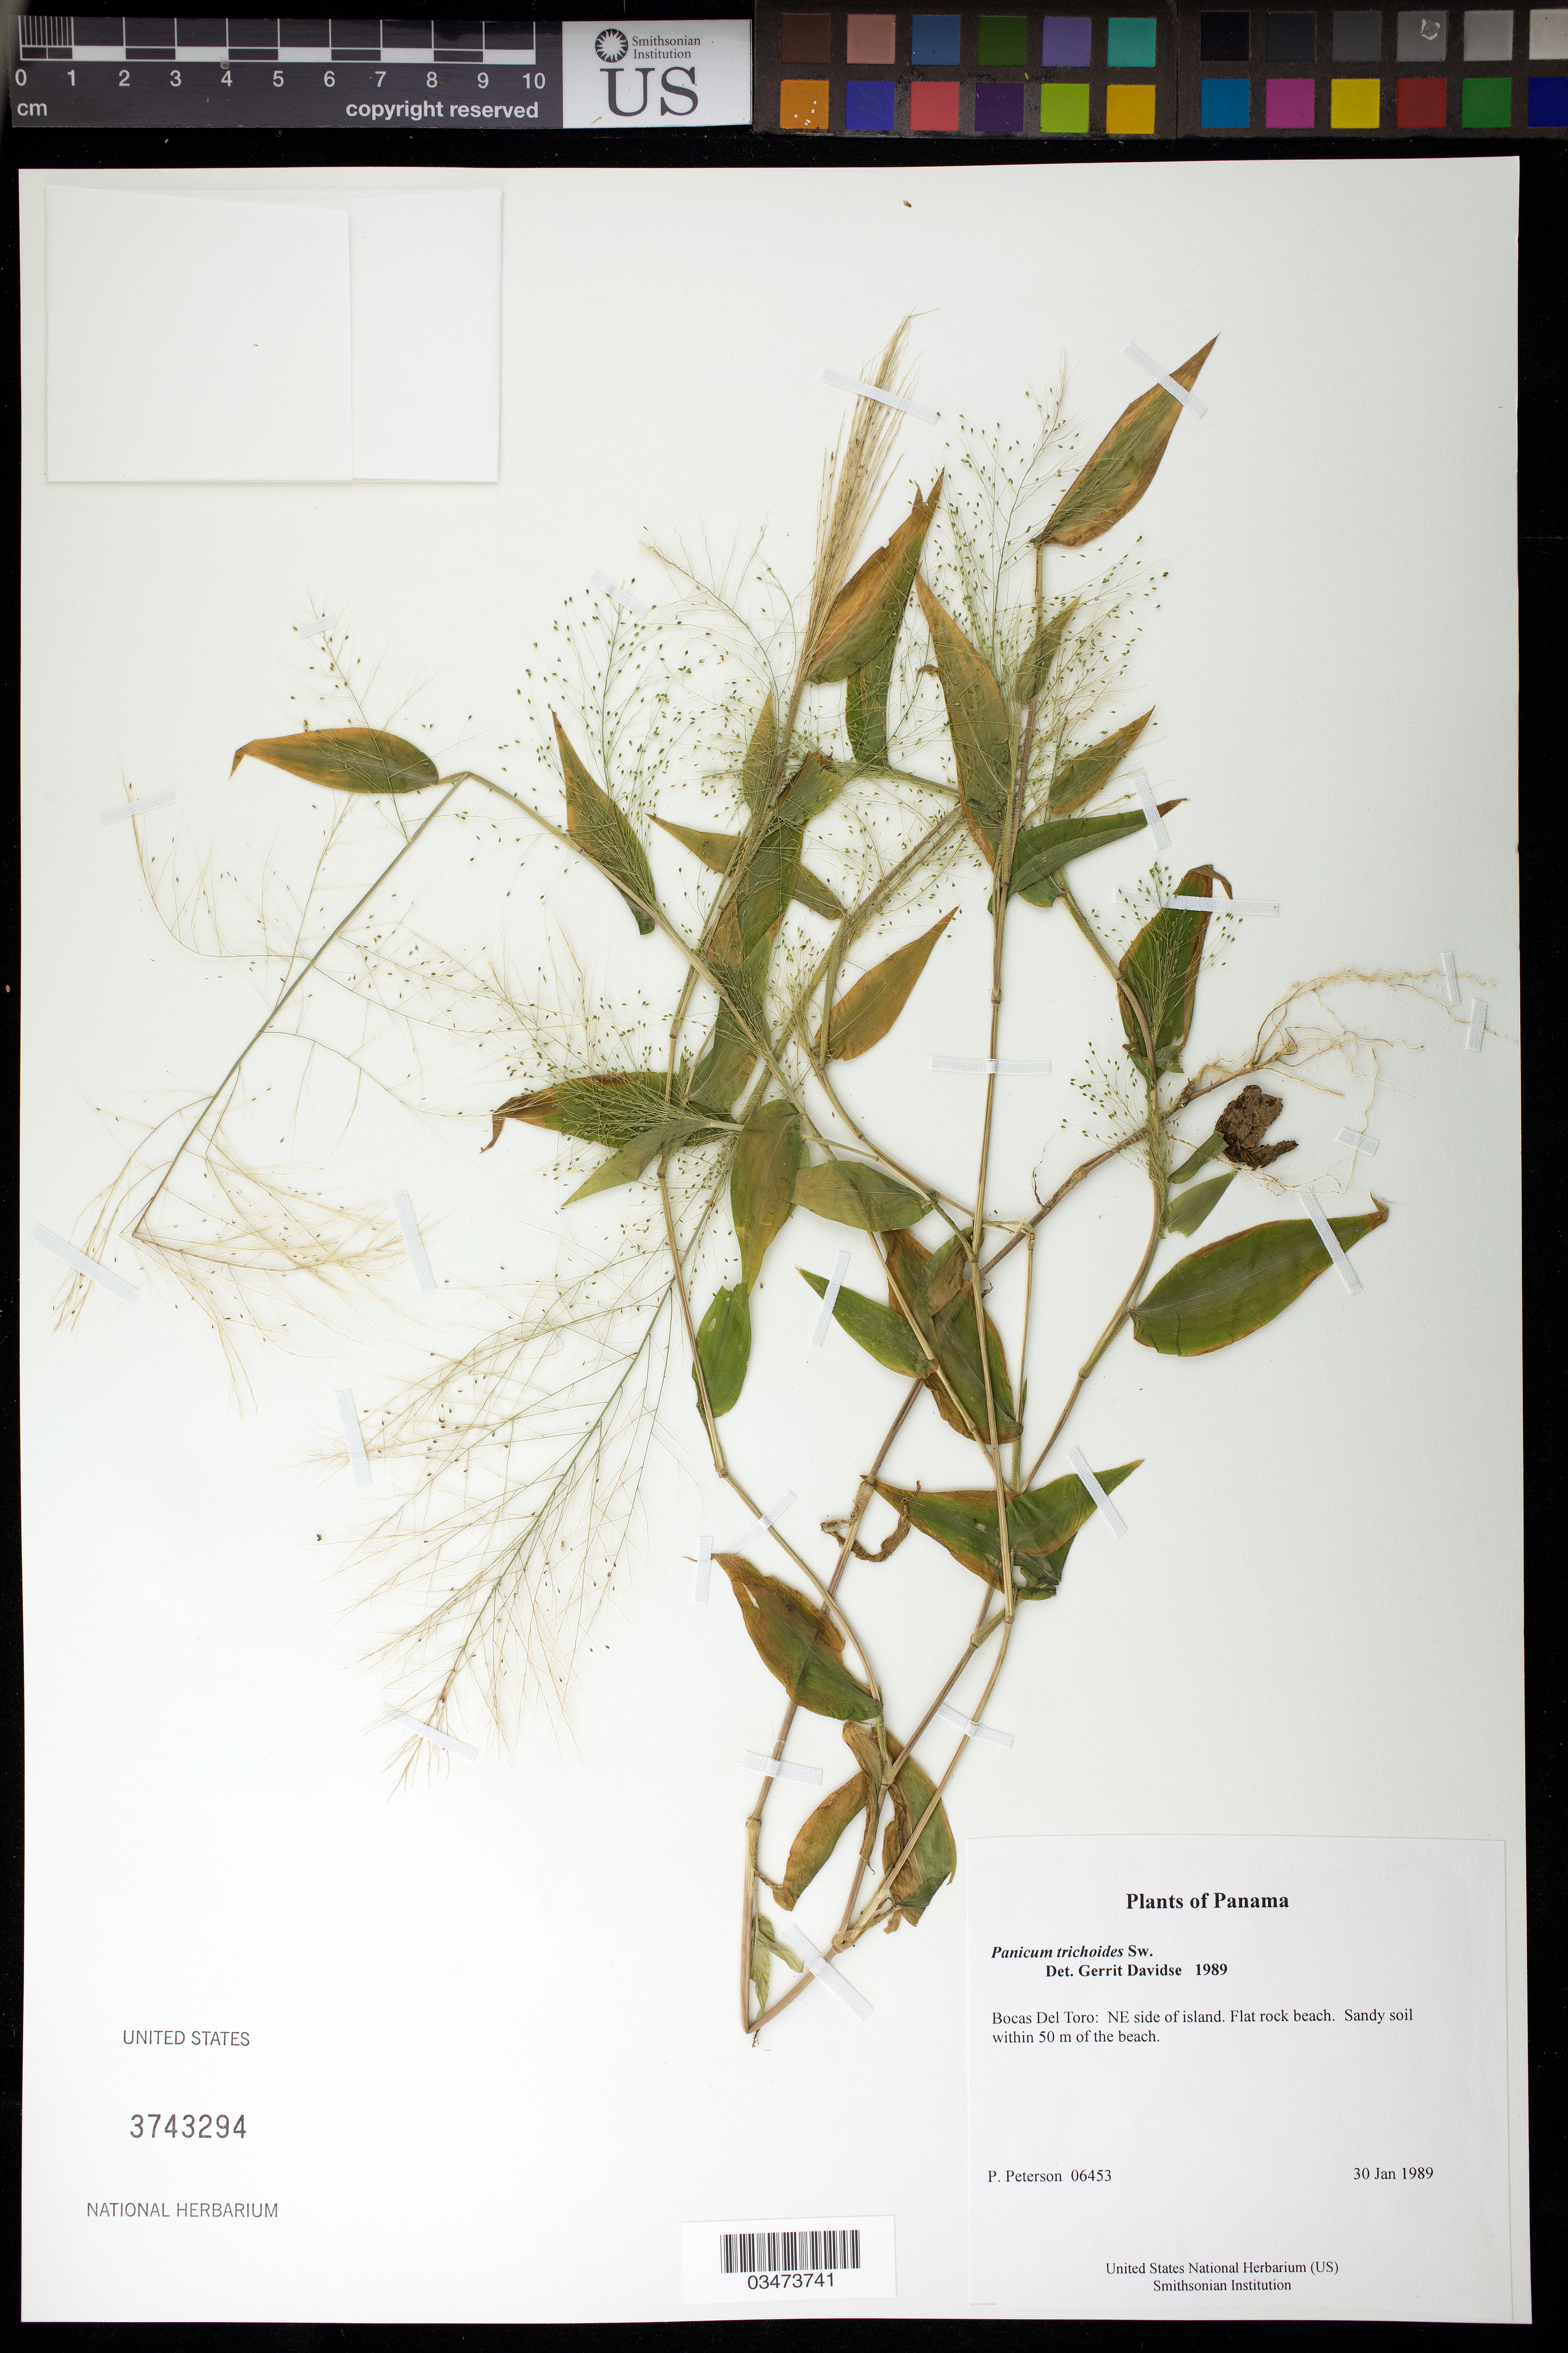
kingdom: Plantae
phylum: Tracheophyta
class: Liliopsida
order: Poales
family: Poaceae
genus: Panicum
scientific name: Panicum trichoides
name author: Sw.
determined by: Davidse, Gerrit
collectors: P. M. Peterson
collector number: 06453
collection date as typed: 30 Jan 1989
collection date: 1989-01-30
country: Panama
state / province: Bocas del Toro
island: Colón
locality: NE side of island.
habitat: Flat rock beach. Sandy soil within 50 m of the beach.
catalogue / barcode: US 3743294